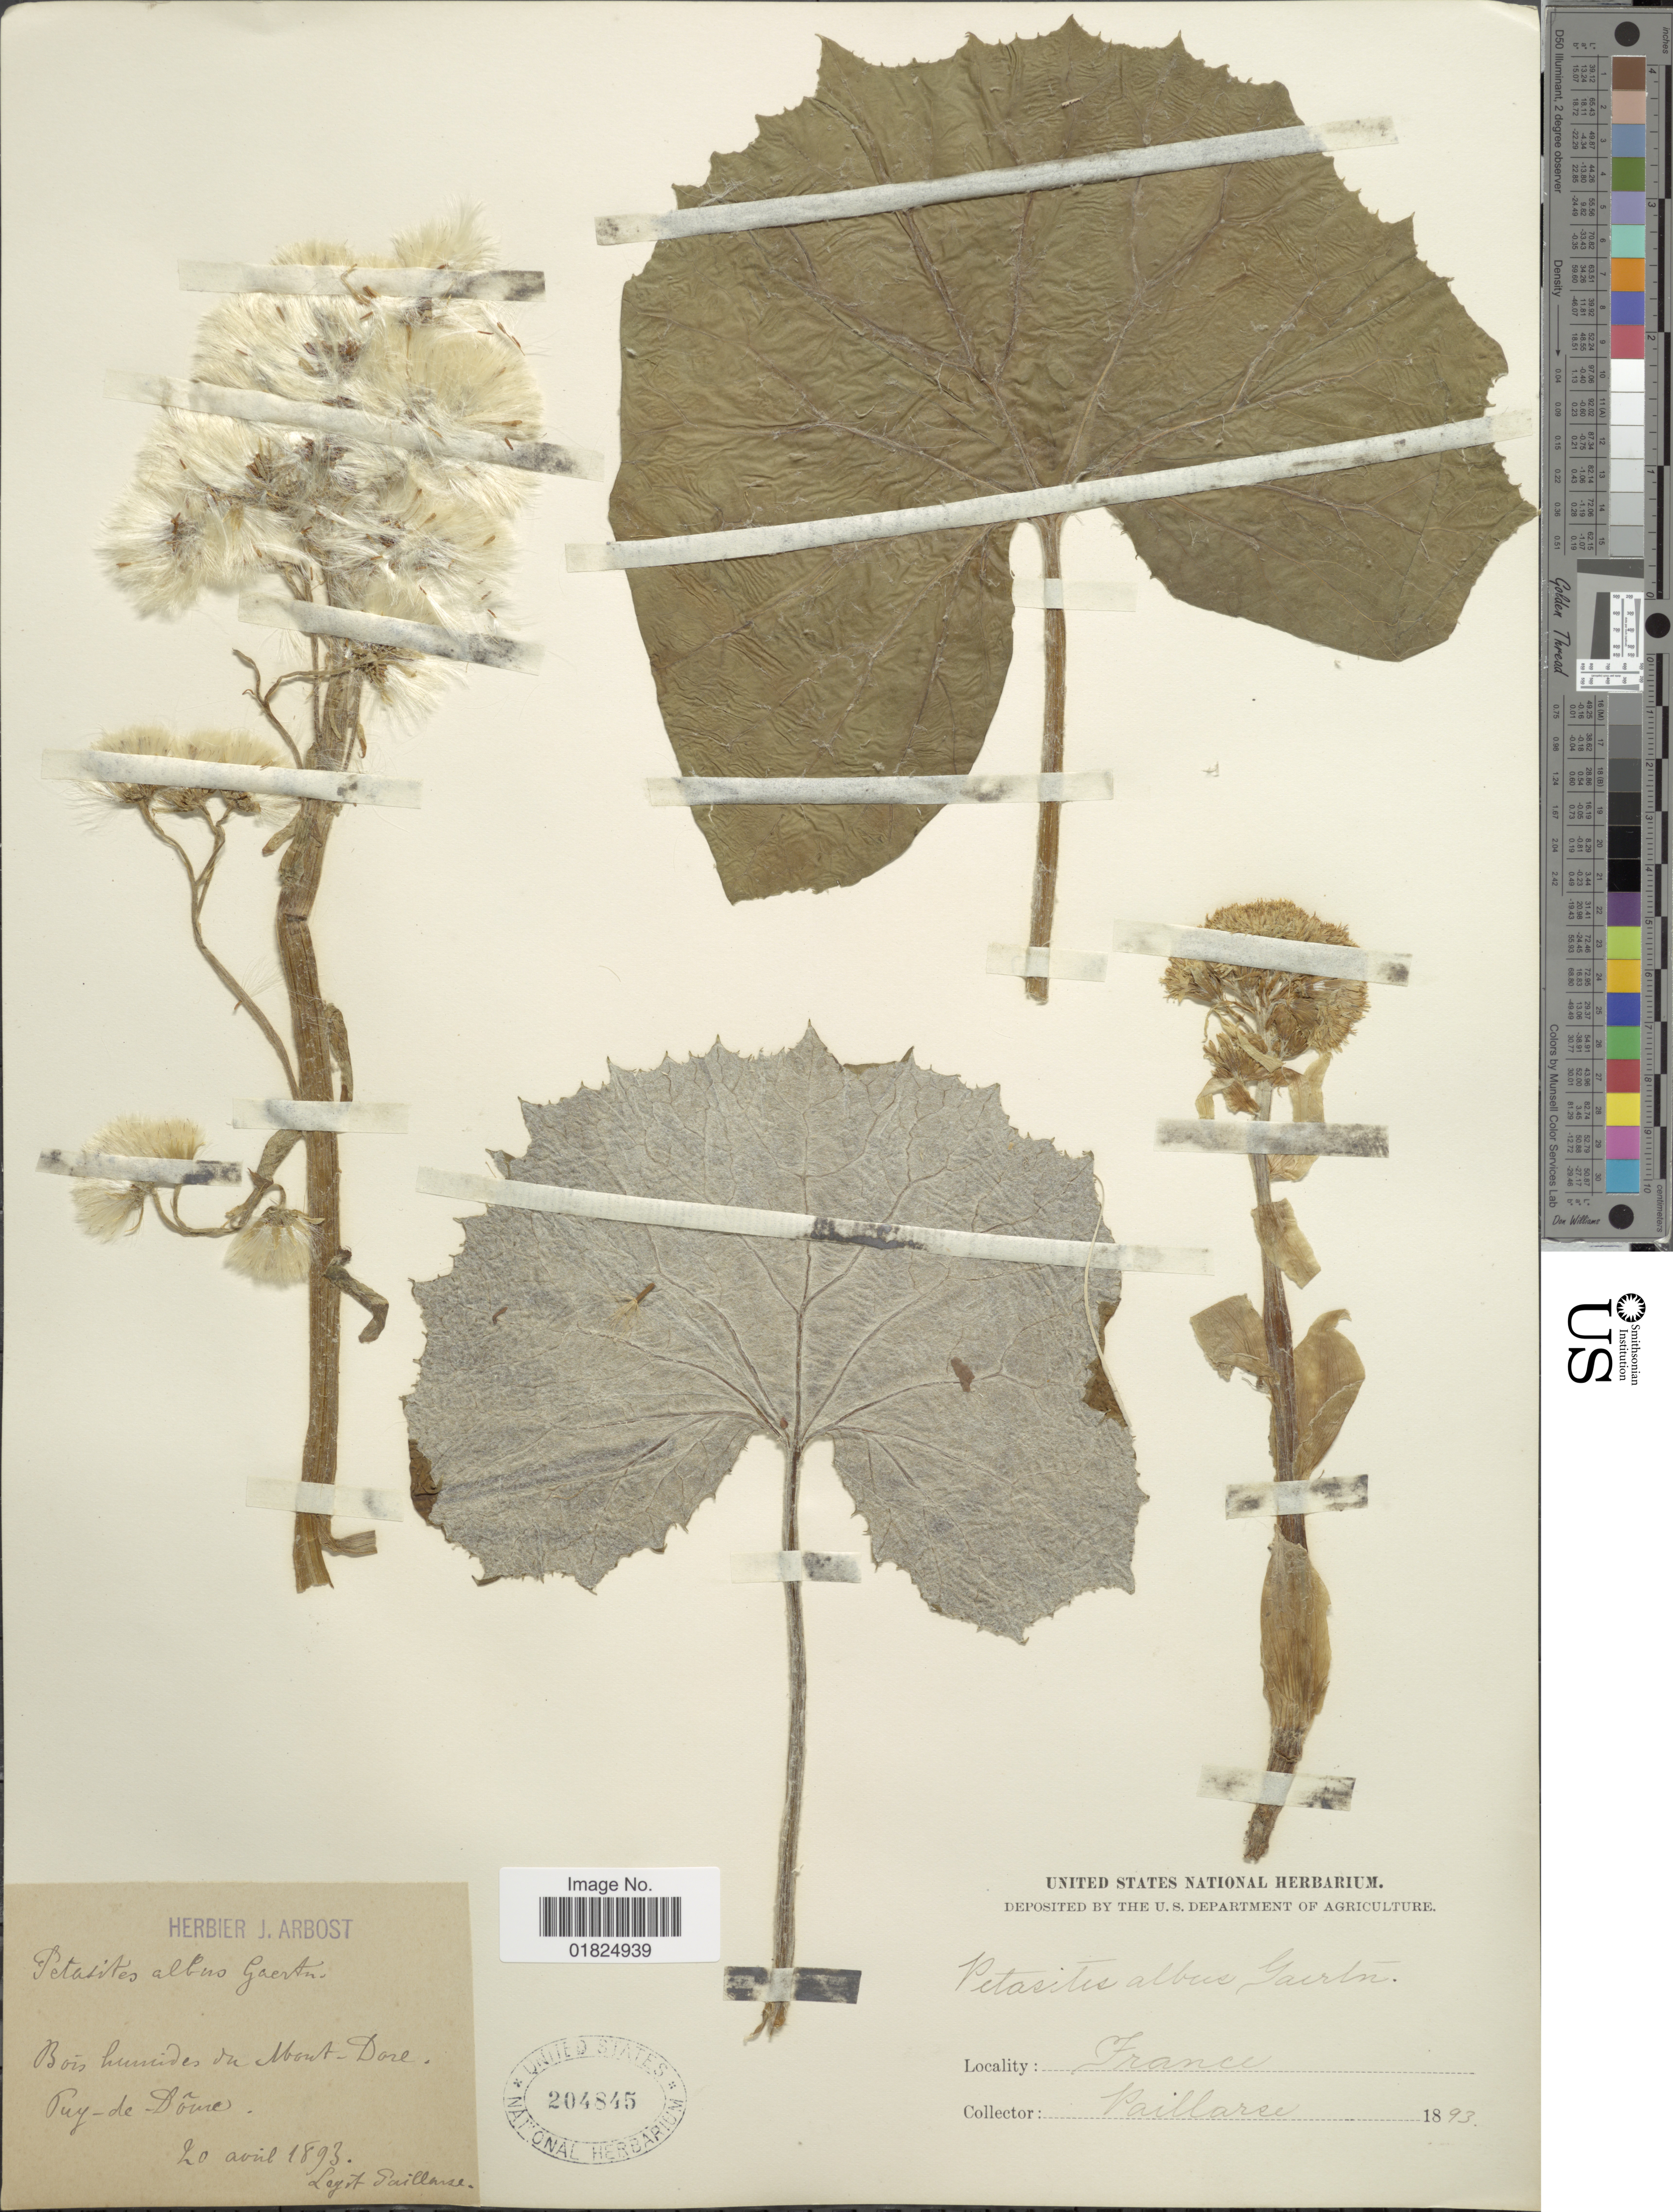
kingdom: Plantae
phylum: Tracheophyta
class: Magnoliopsida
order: Asterales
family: Asteraceae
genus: Petasites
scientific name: Petasites albus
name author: (L.) Gaertn.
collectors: Paillarse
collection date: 1893-04-20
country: France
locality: Bois humides du About Dore, Puy -de-Dovre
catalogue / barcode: US 204845